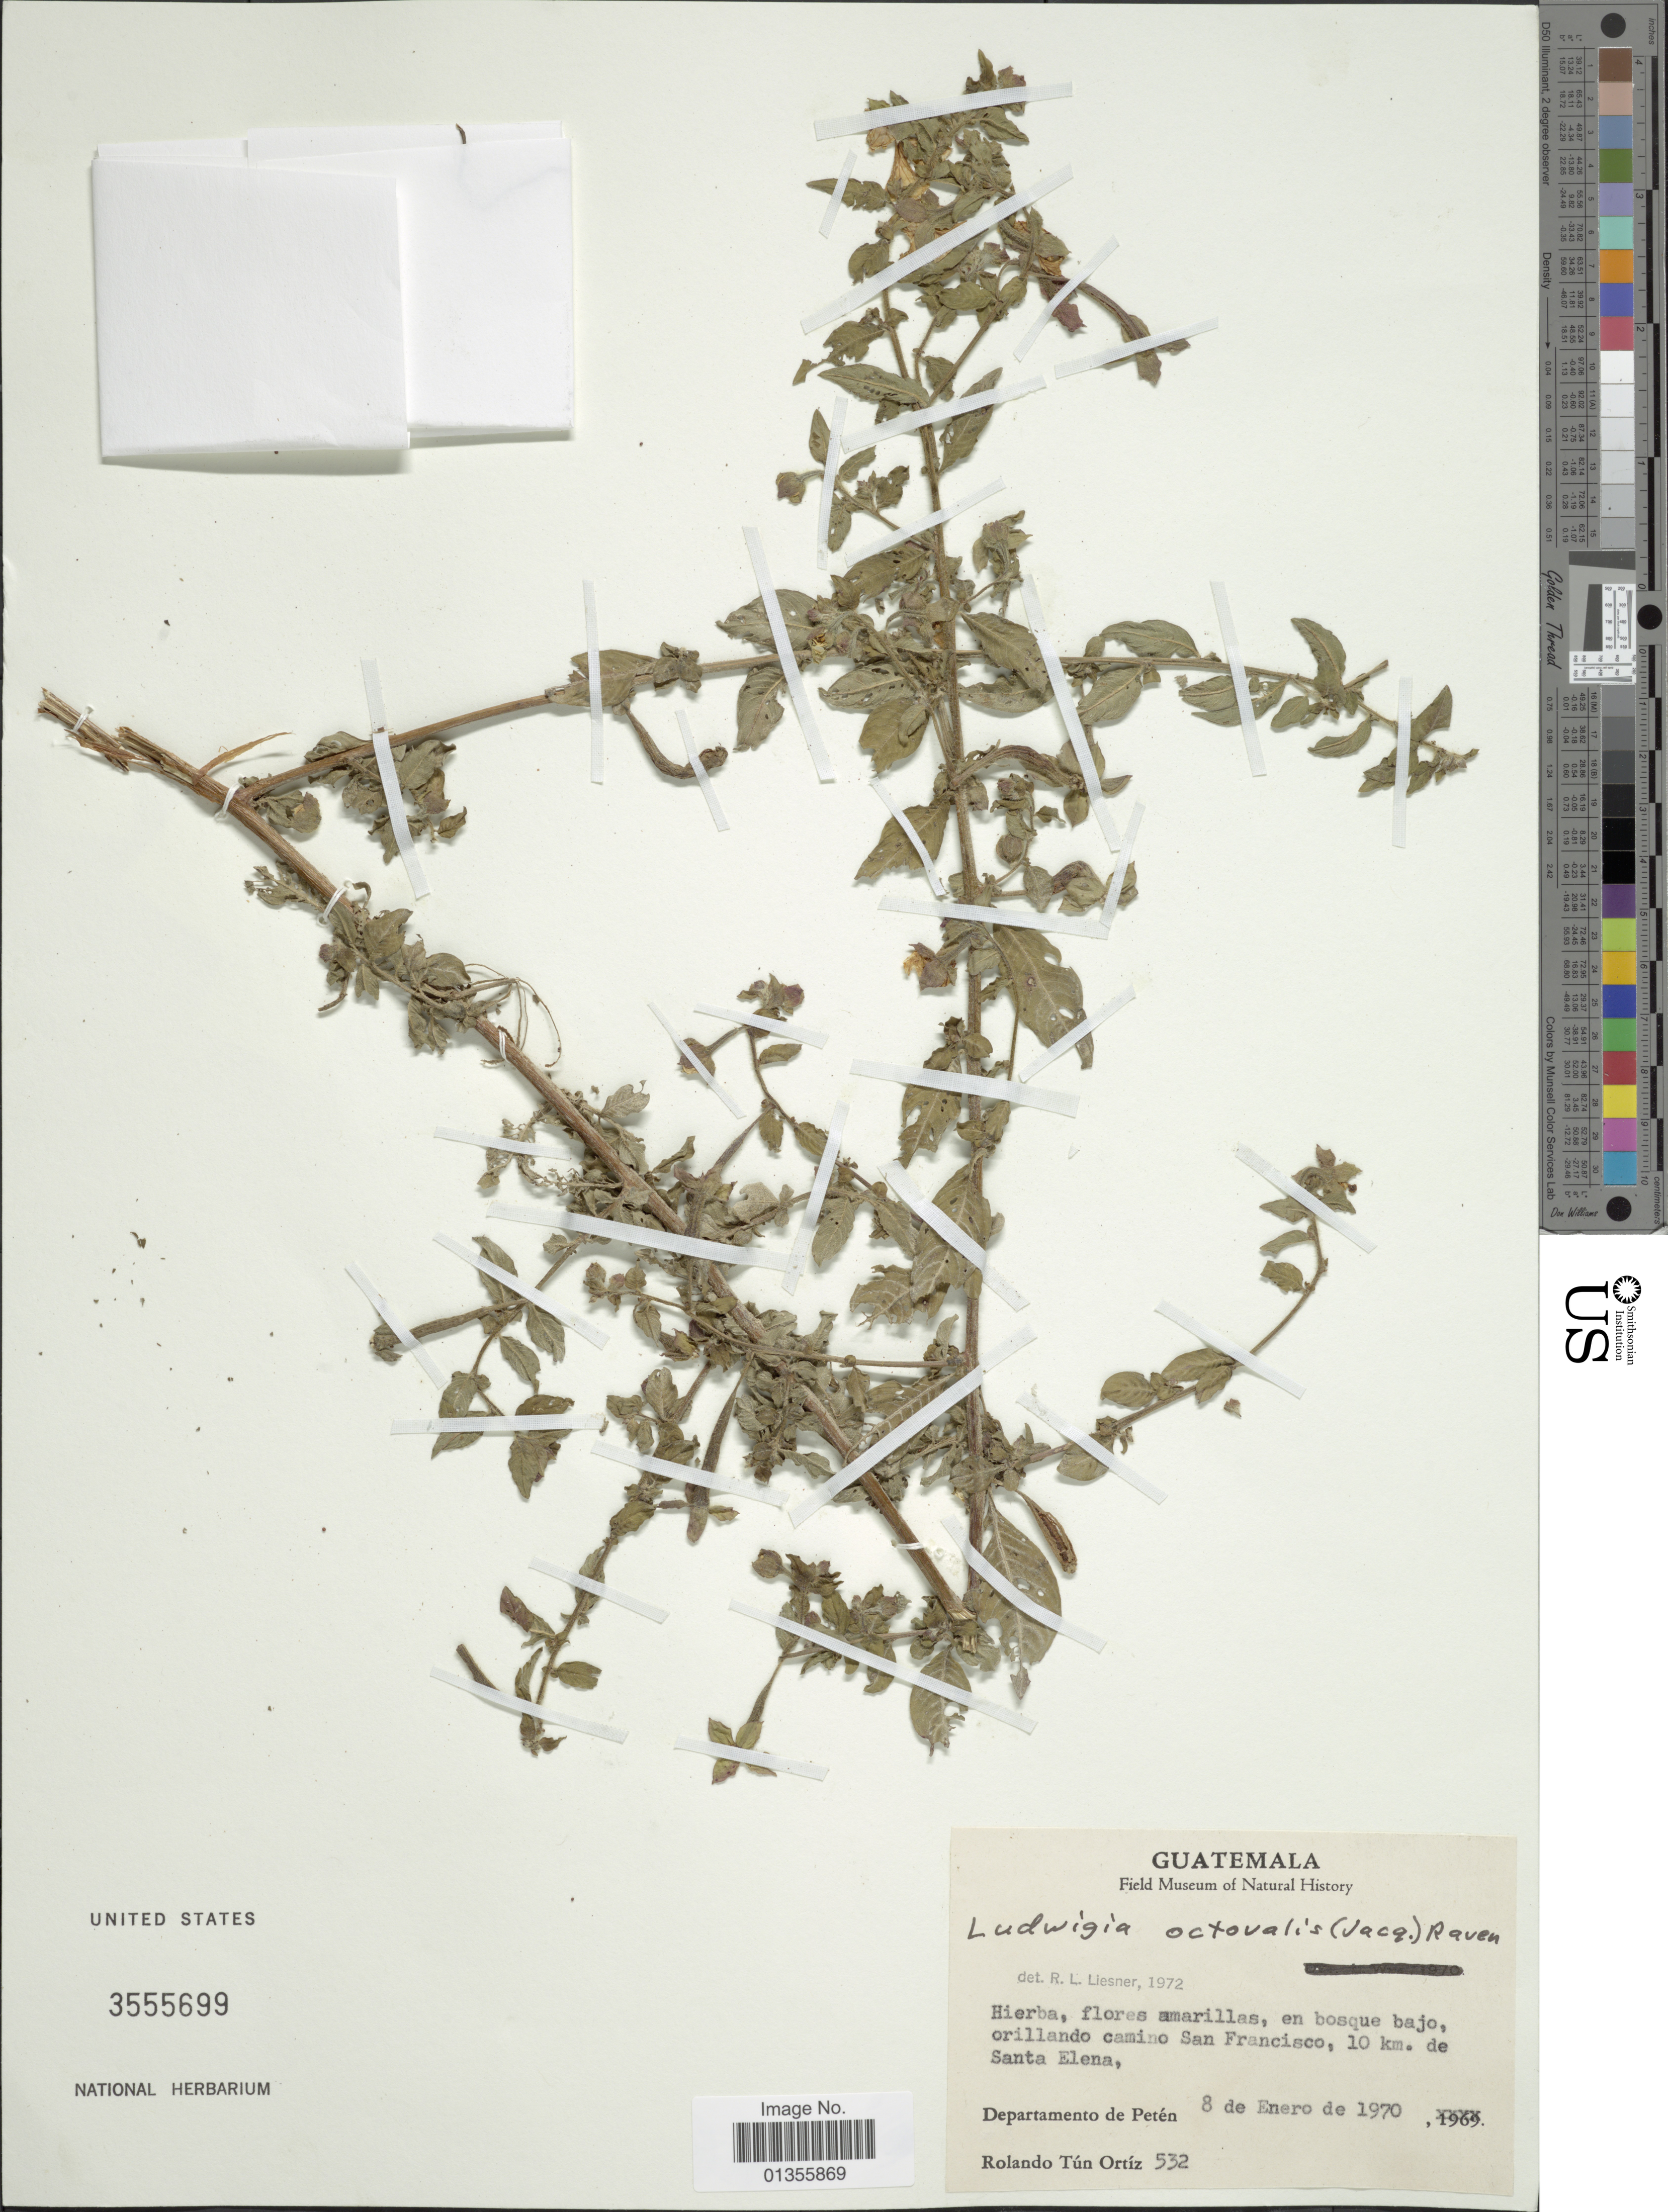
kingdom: Plantae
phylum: Tracheophyta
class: Magnoliopsida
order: Myrtales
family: Onagraceae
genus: Ludwigia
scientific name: Ludwigia octovalvis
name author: (Jacq.) P.H. Raven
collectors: R. T. Ortíz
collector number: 532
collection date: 1970-01-08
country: Ecuador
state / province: Santa Elena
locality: Orillando camino San Francisco, 10 km. de Santa Elena. Departamento de Petén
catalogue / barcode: US 3555699